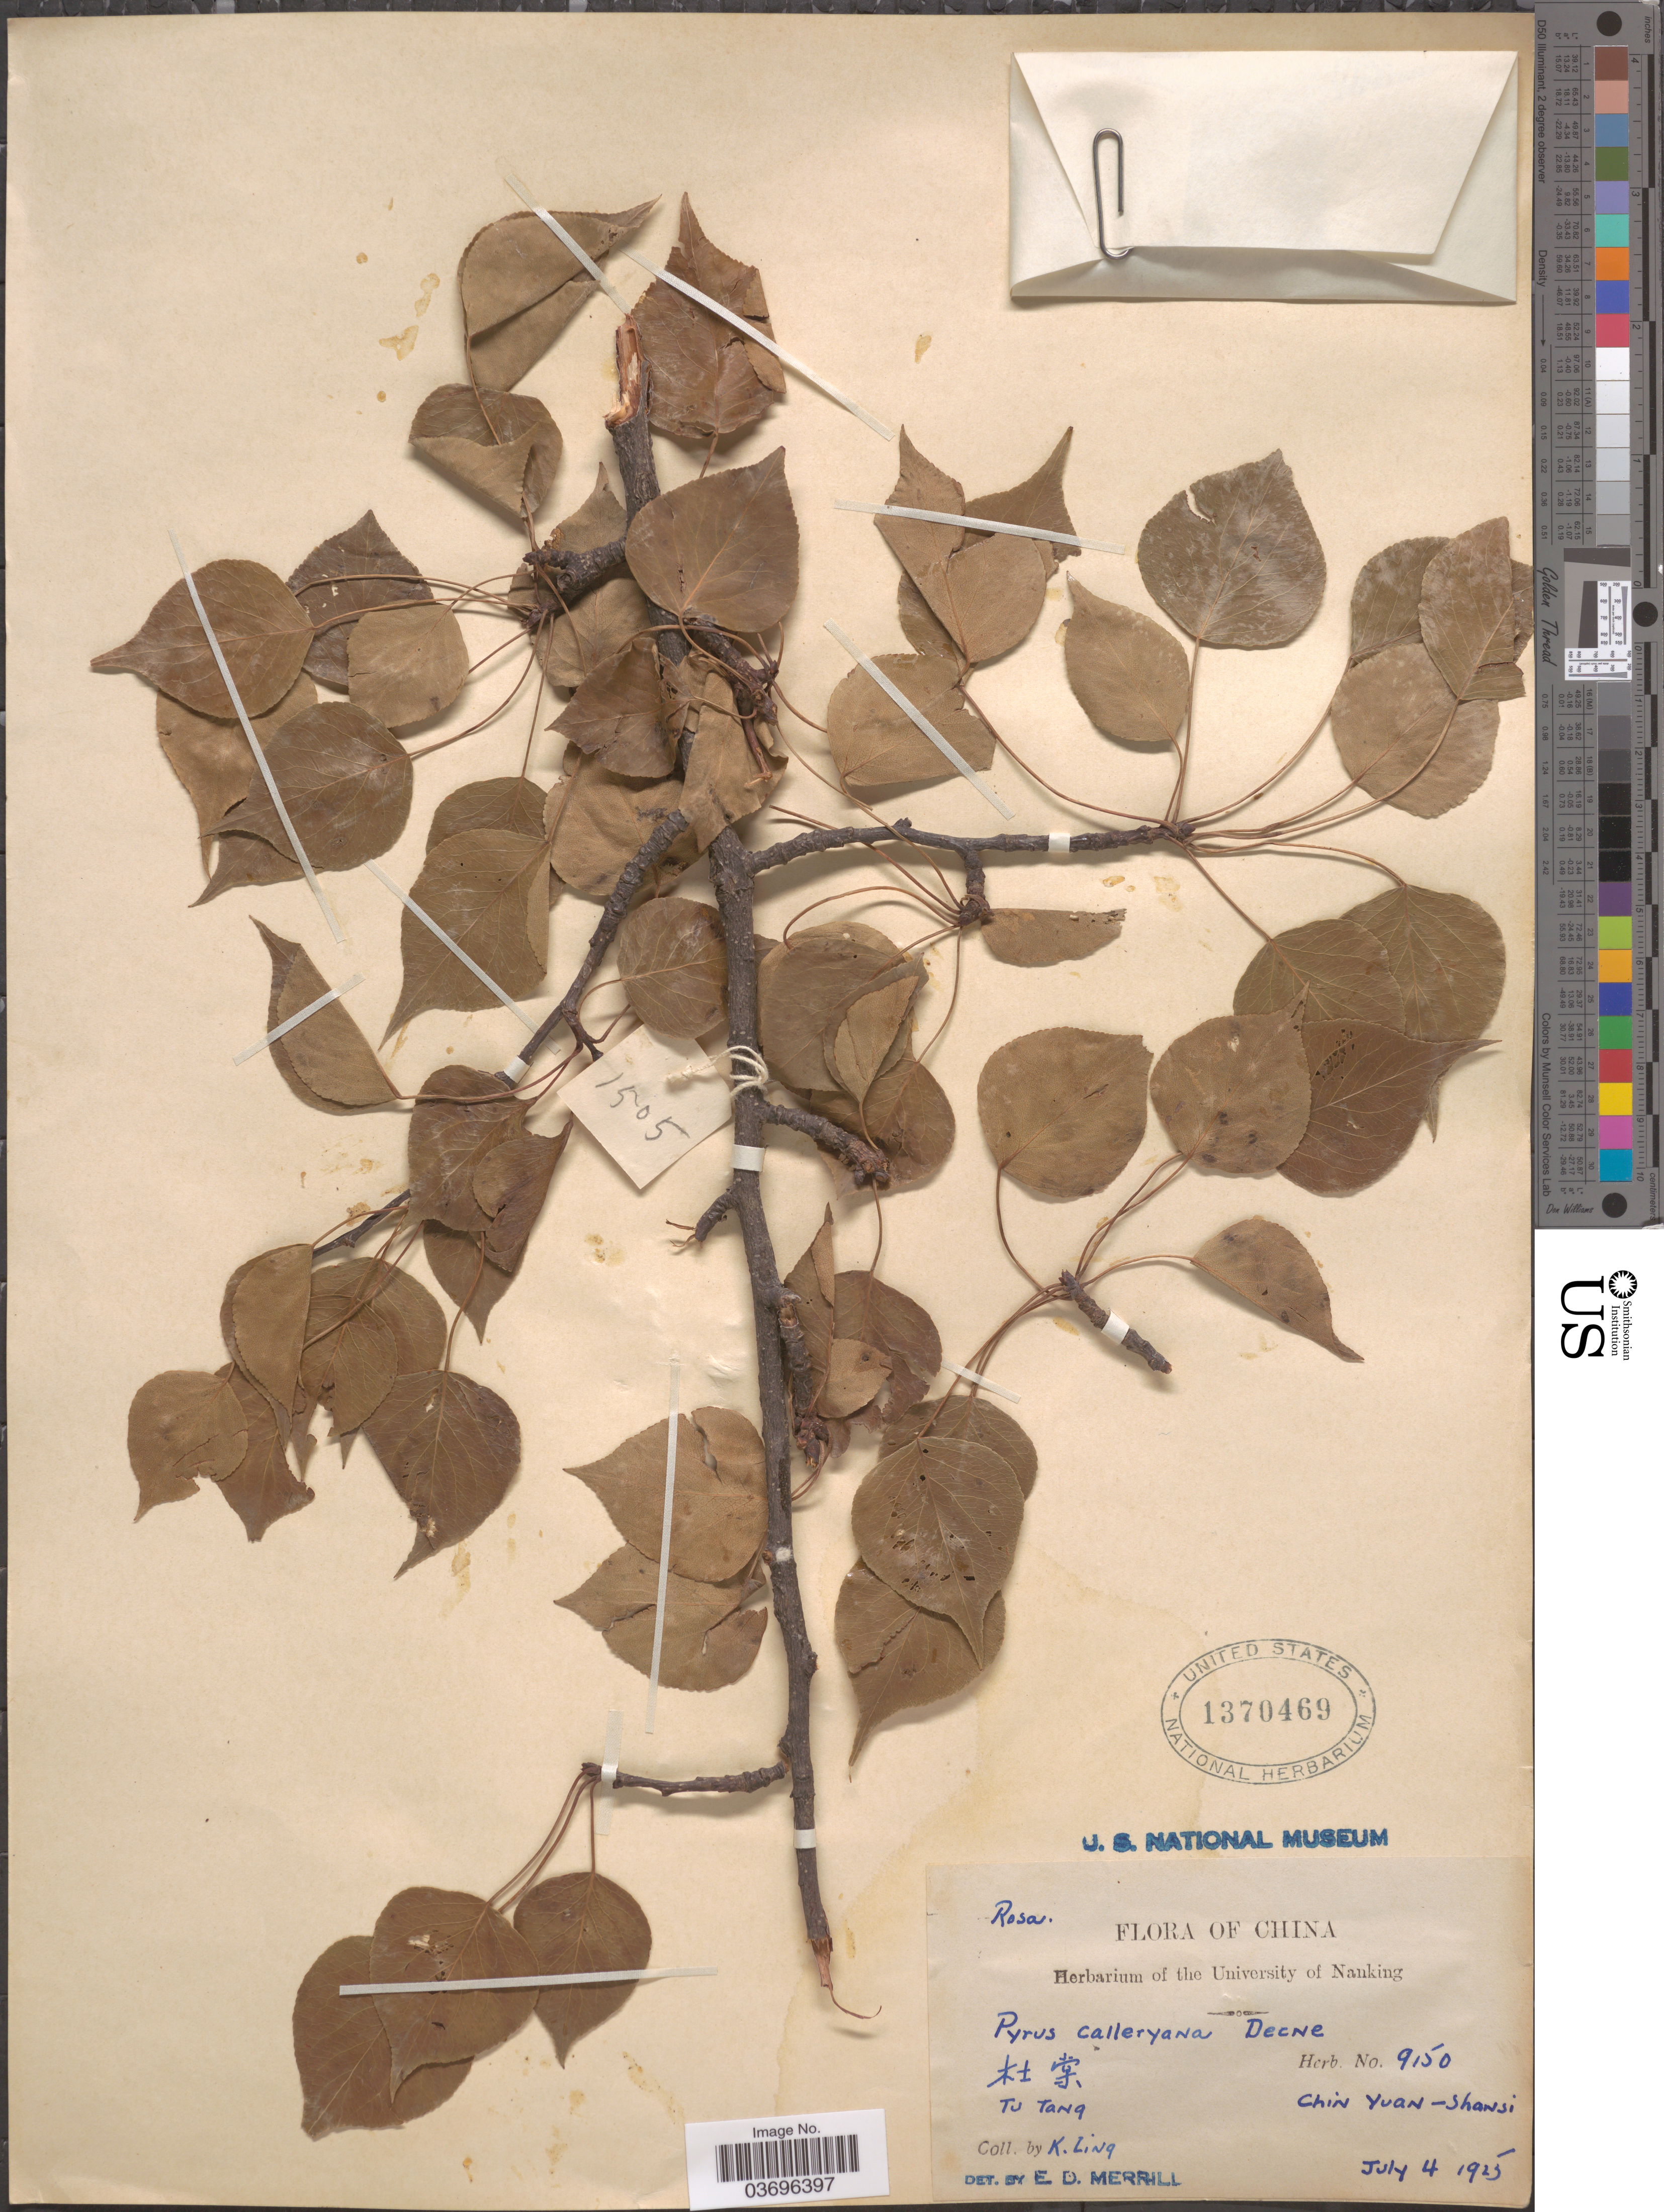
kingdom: Plantae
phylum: Tracheophyta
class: Magnoliopsida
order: Rosales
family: Rosaceae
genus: Pyrus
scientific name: Pyrus calleryana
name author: Decne.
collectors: K. Ling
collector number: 9150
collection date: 1925-07-04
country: China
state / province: Shanxi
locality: X Tu Tang. Chin Yuan - Shansi.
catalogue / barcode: US 1370469